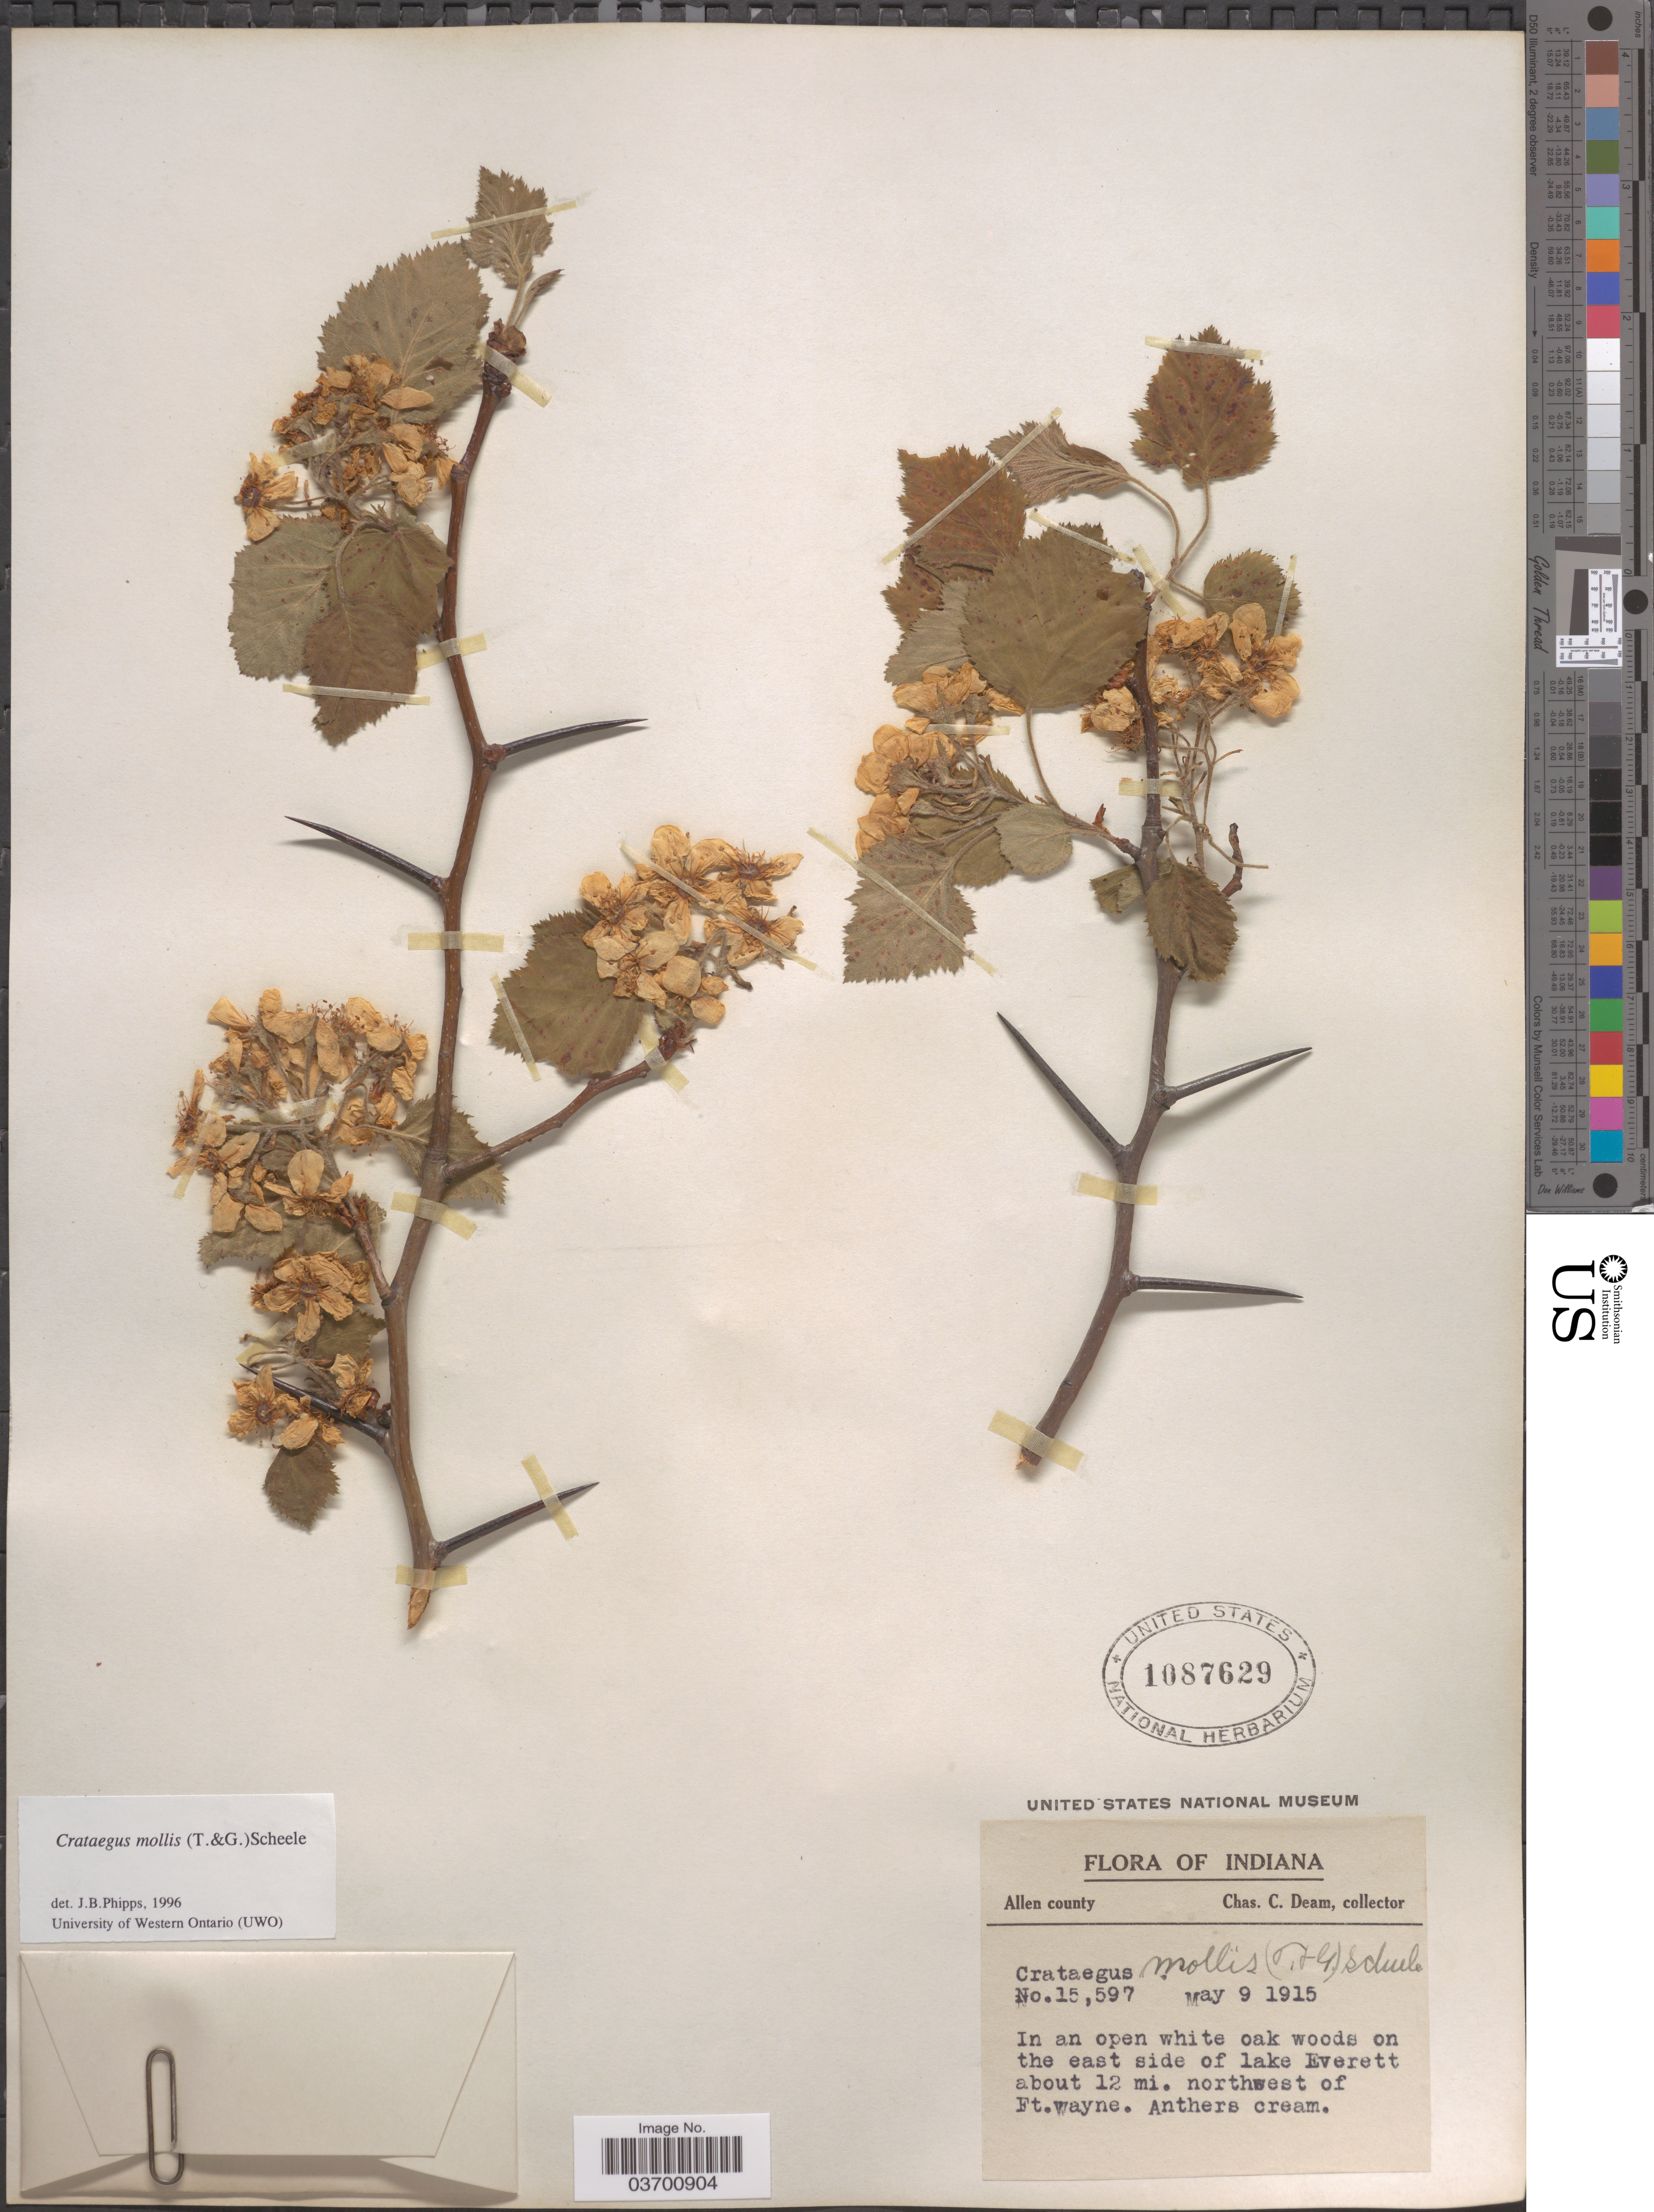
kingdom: Plantae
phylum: Tracheophyta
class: Magnoliopsida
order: Rosales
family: Rosaceae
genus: Crataegus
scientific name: Crataegus mollis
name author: (Torr. & A. Gray) Scheele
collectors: C. C. Deam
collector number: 15597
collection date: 1915-05-09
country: United States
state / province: Indiana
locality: Allen county. On the east side of Lake Everett about 12 mi. northwest of Ft. Wayne.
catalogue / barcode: US 1087629